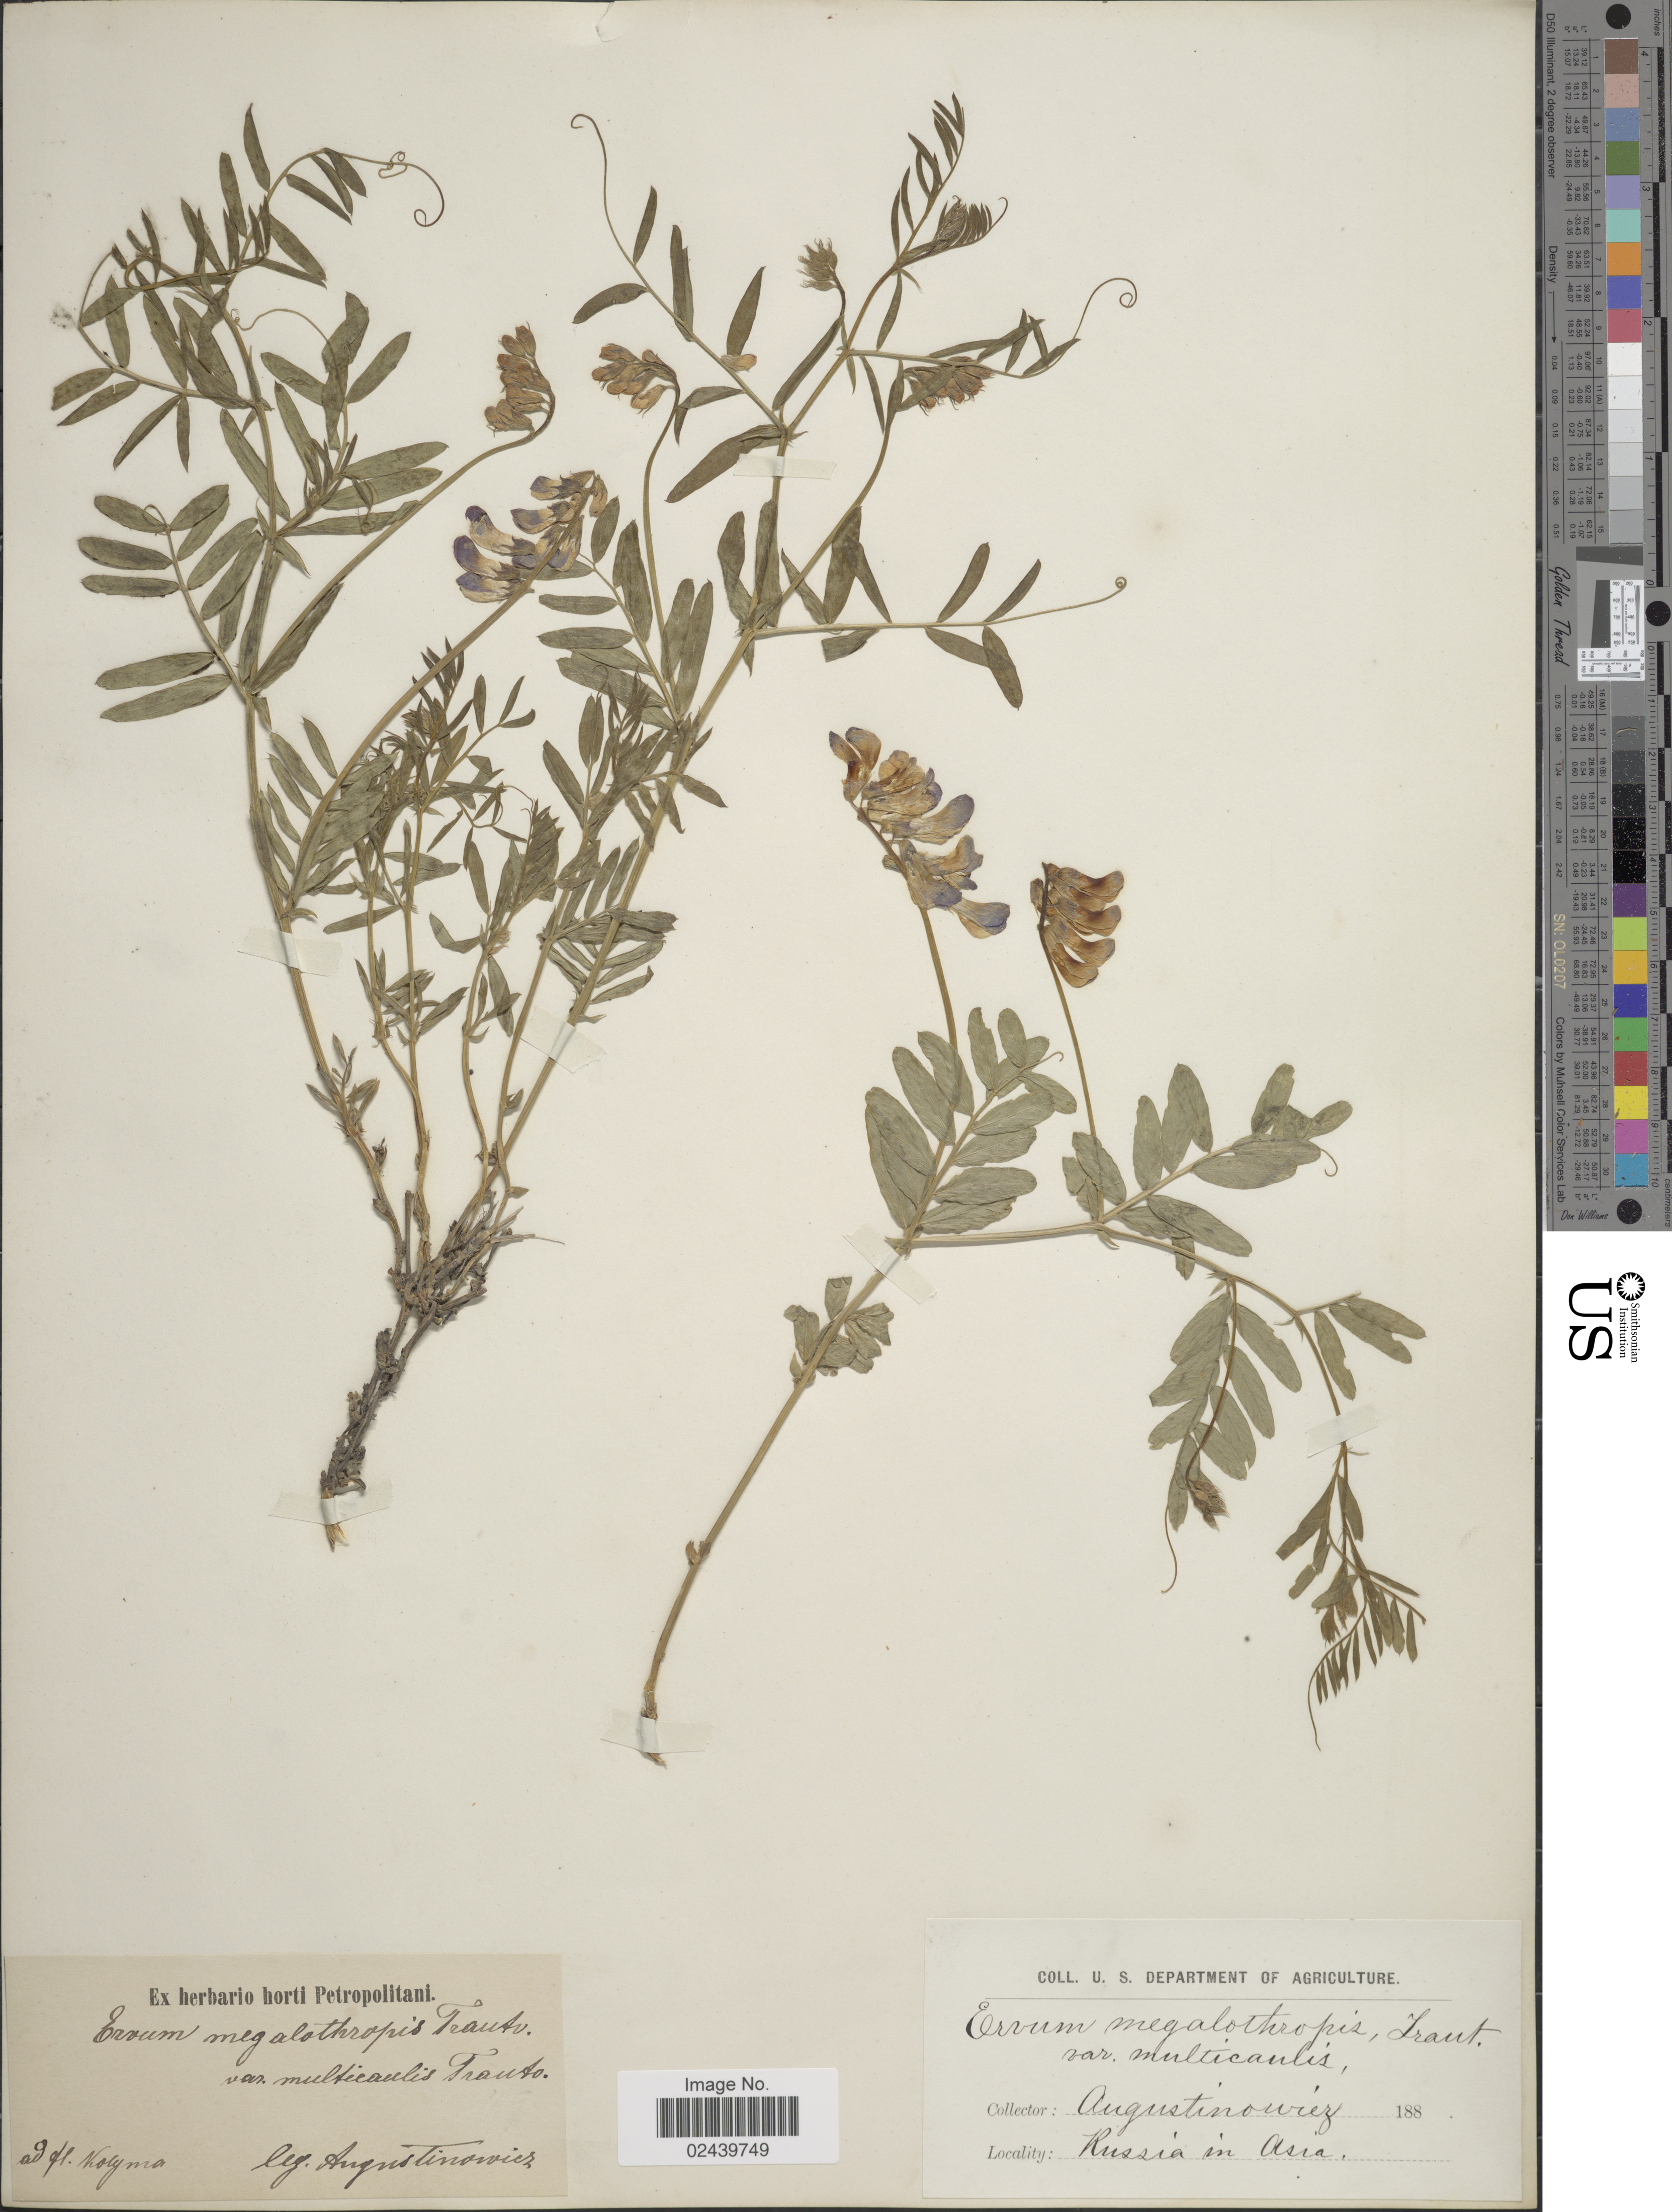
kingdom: Plantae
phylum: Tracheophyta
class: Magnoliopsida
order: Fabales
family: Fabaceae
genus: Vicia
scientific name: Vicia megalotropis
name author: Ledeb.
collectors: Augustinowicz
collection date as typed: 188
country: Russian Federation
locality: Russia in Asia. Kolyma